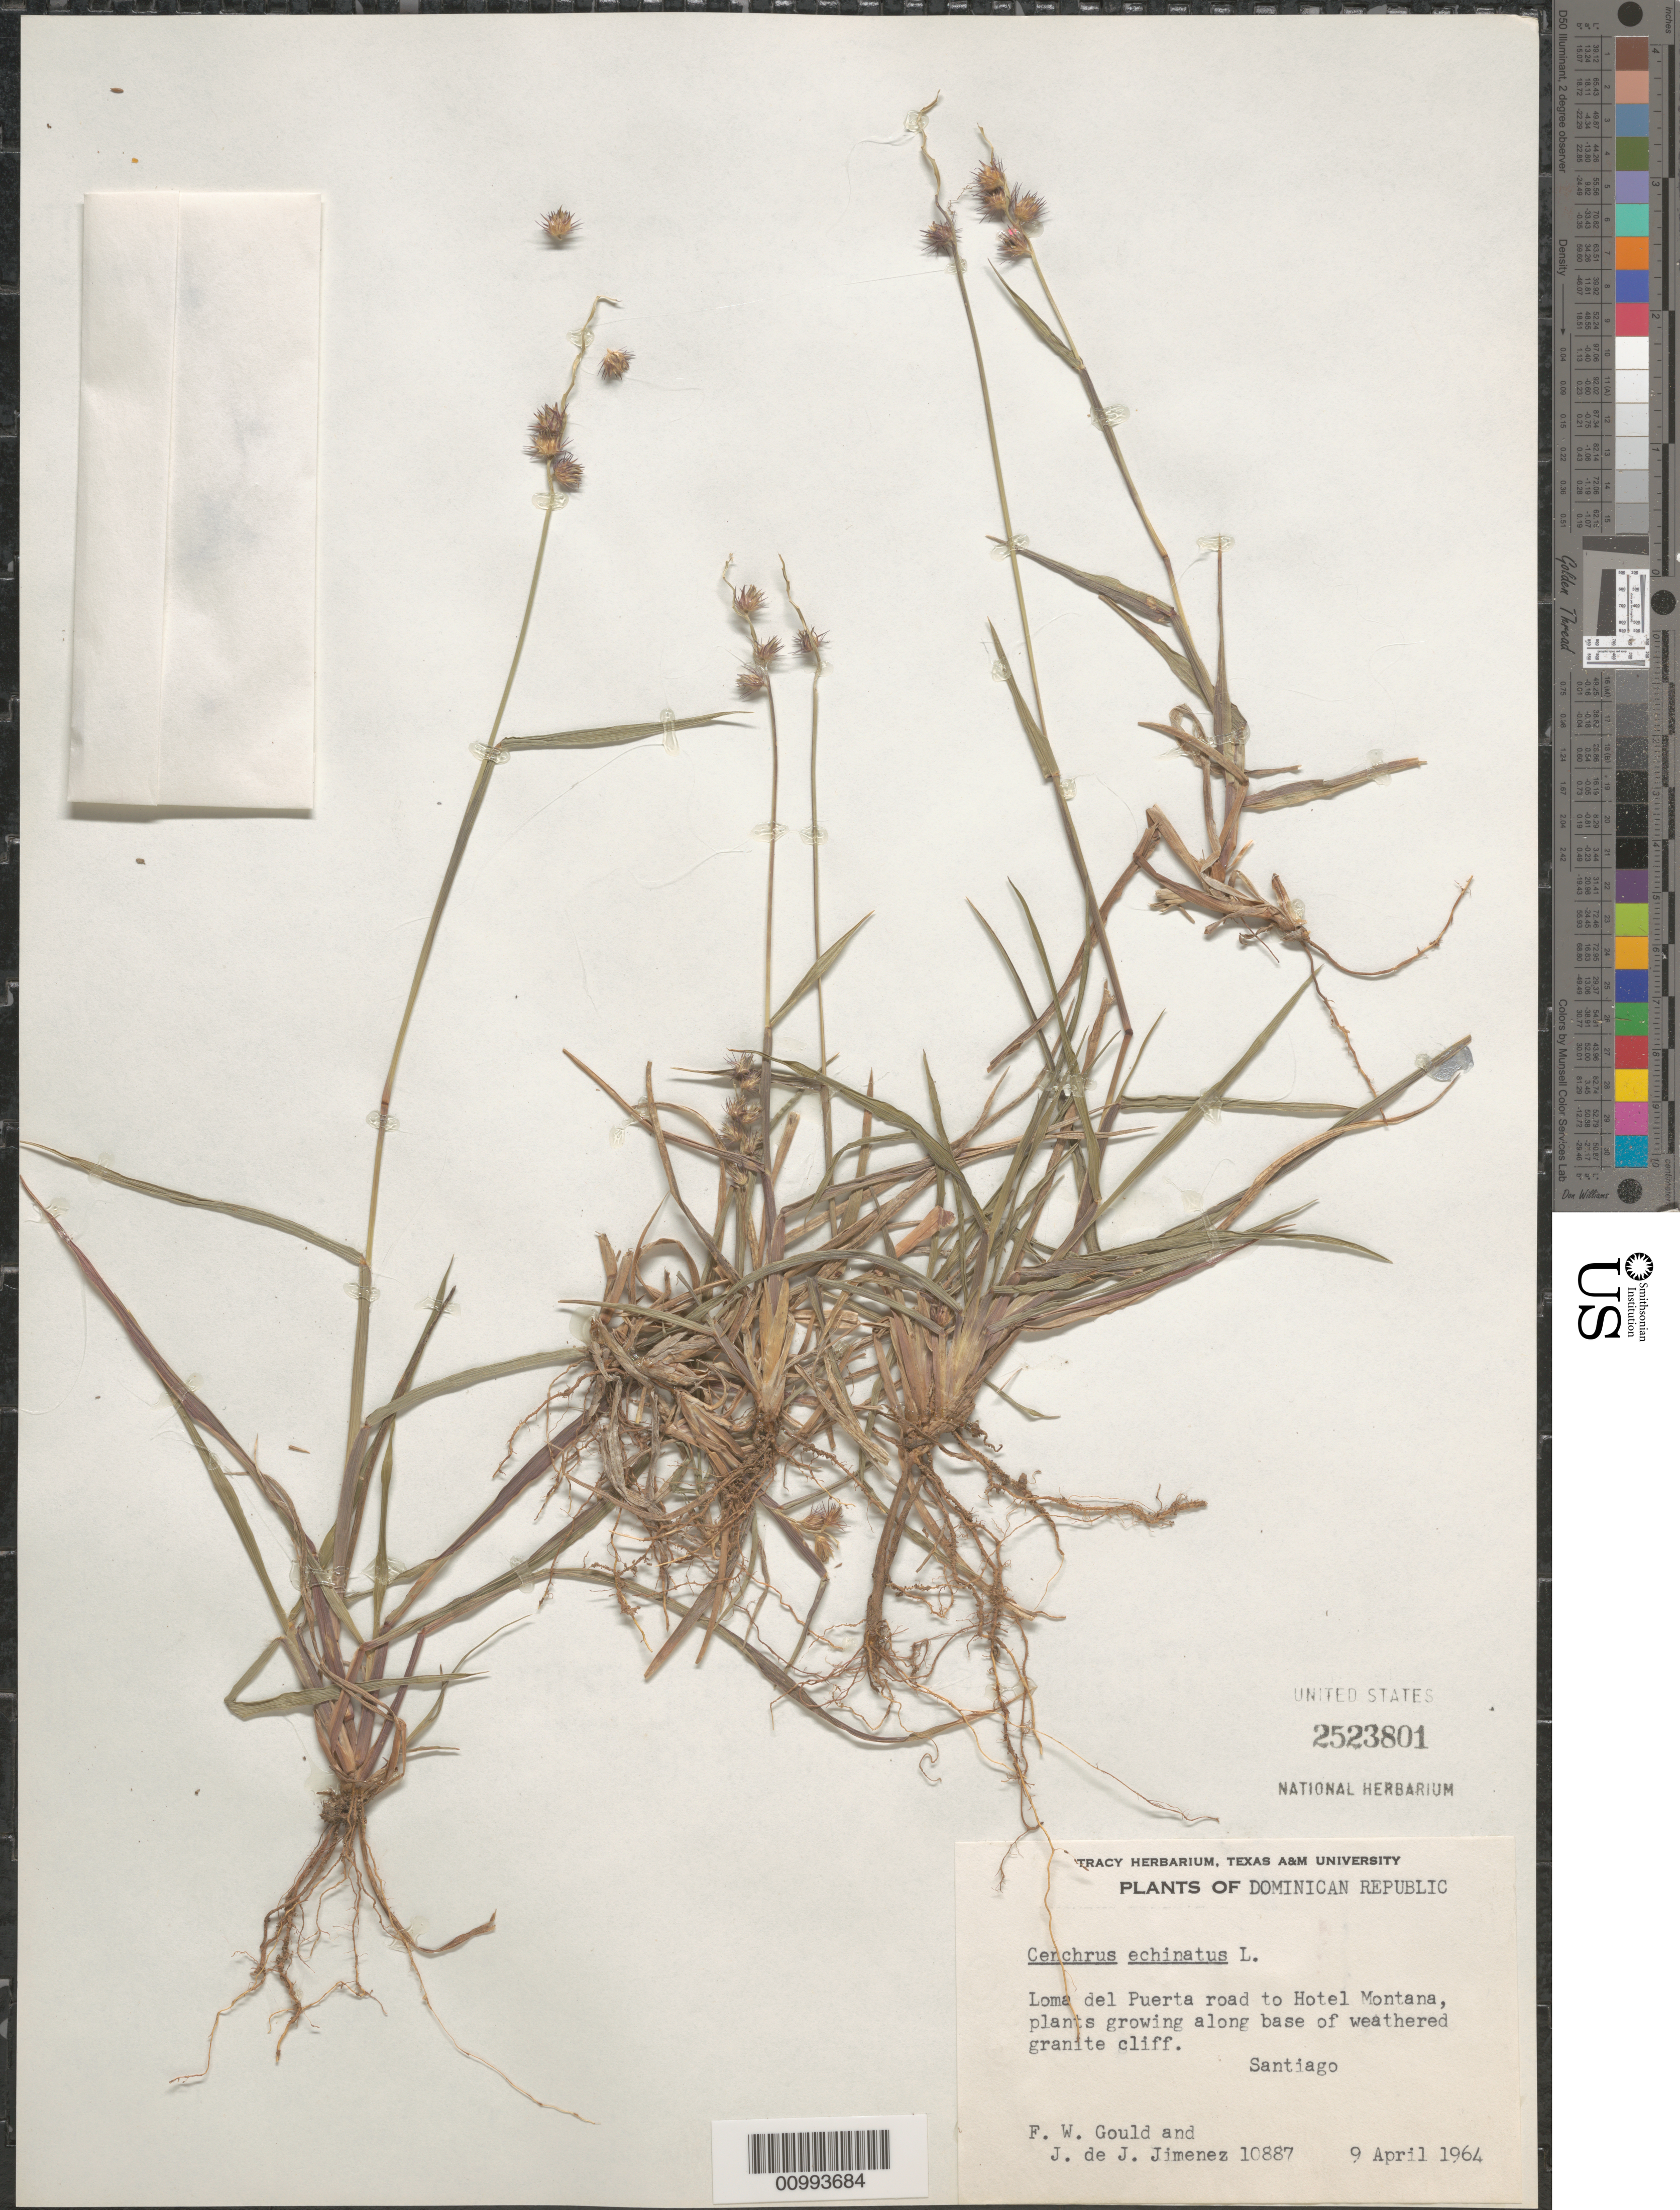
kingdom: Plantae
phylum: Tracheophyta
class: Liliopsida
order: Poales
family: Poaceae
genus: Cenchrus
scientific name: Cenchrus echinatus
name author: L.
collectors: F. W. Gould & J. J. Jiménez Almonte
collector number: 10887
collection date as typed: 09 Apr 1964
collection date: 1964-04-09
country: Dominican Republic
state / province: Santiago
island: Hispaniola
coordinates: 0 N, 0 E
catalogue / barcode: US 2523801